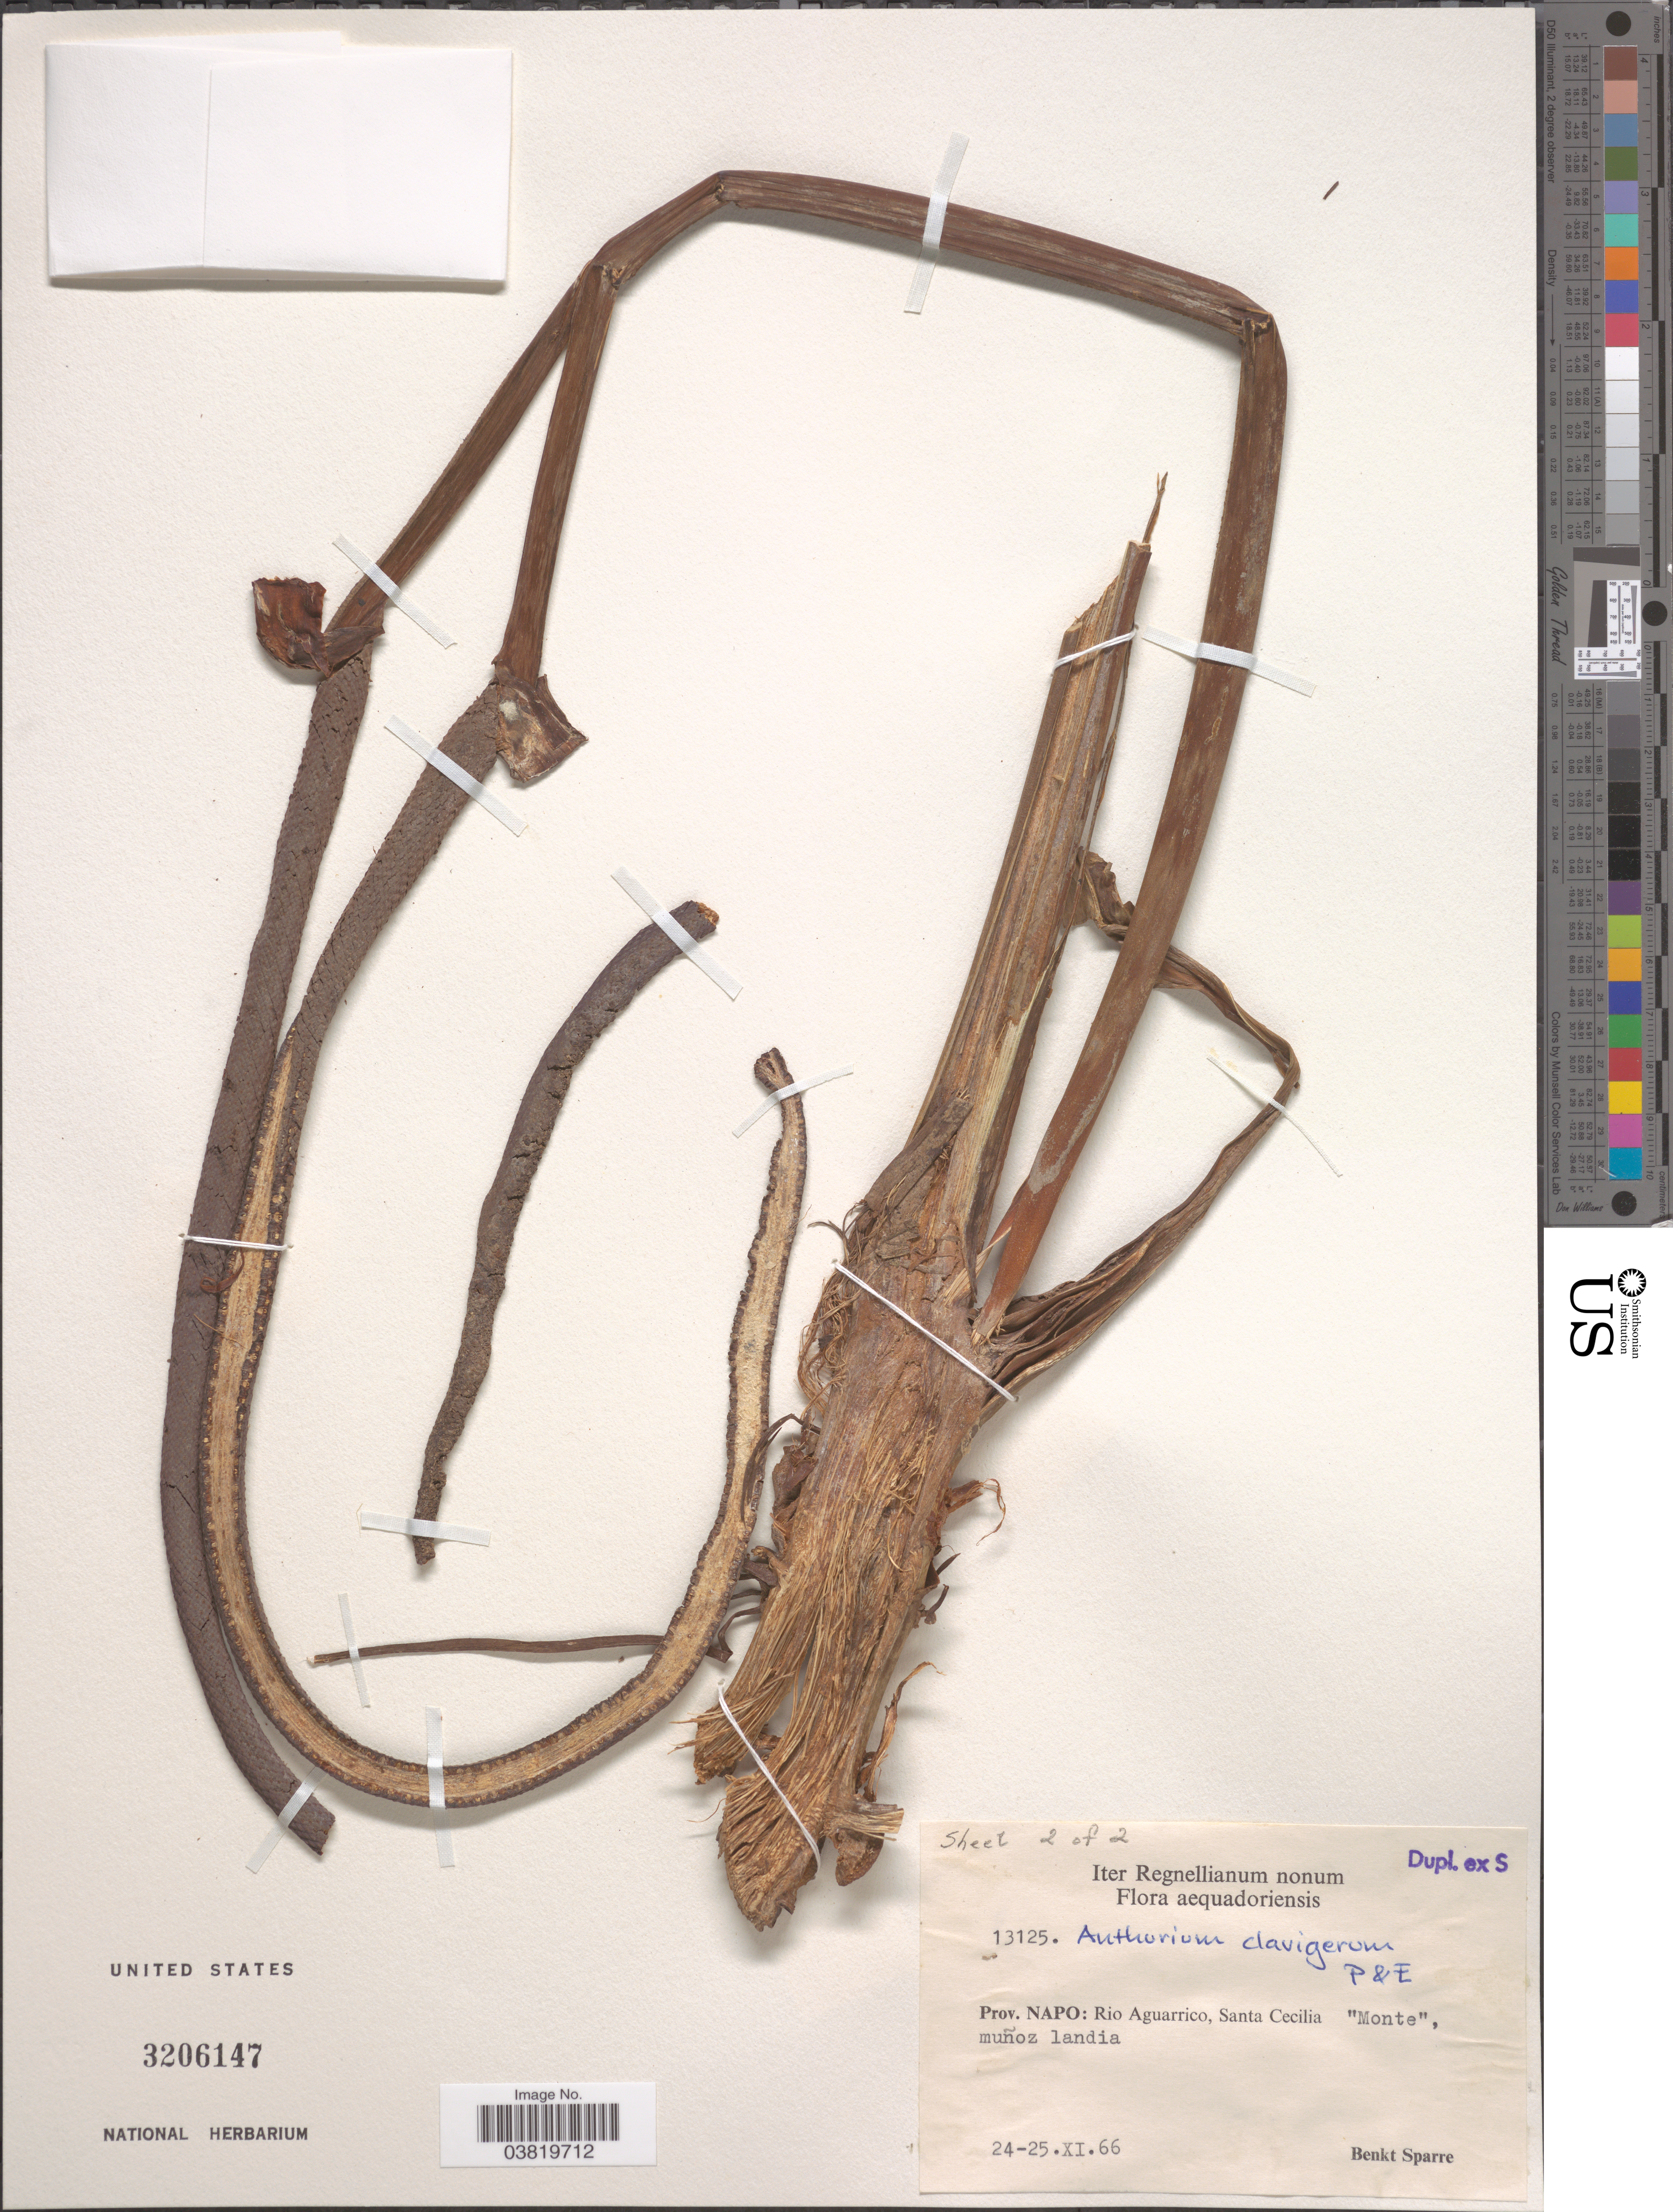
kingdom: Plantae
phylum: Tracheophyta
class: Liliopsida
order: Alismatales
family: Araceae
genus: Anthurium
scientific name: Anthurium clavigerum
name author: Poepp. & Endl.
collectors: B. Sparre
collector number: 13125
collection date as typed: Transcribed d/m/y: 24/11/66 to 25/11/66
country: Ecuador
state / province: Napo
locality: Rio Aguarrico, Santa Cecilia "Monte", muñoz landia.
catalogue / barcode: US 3206147